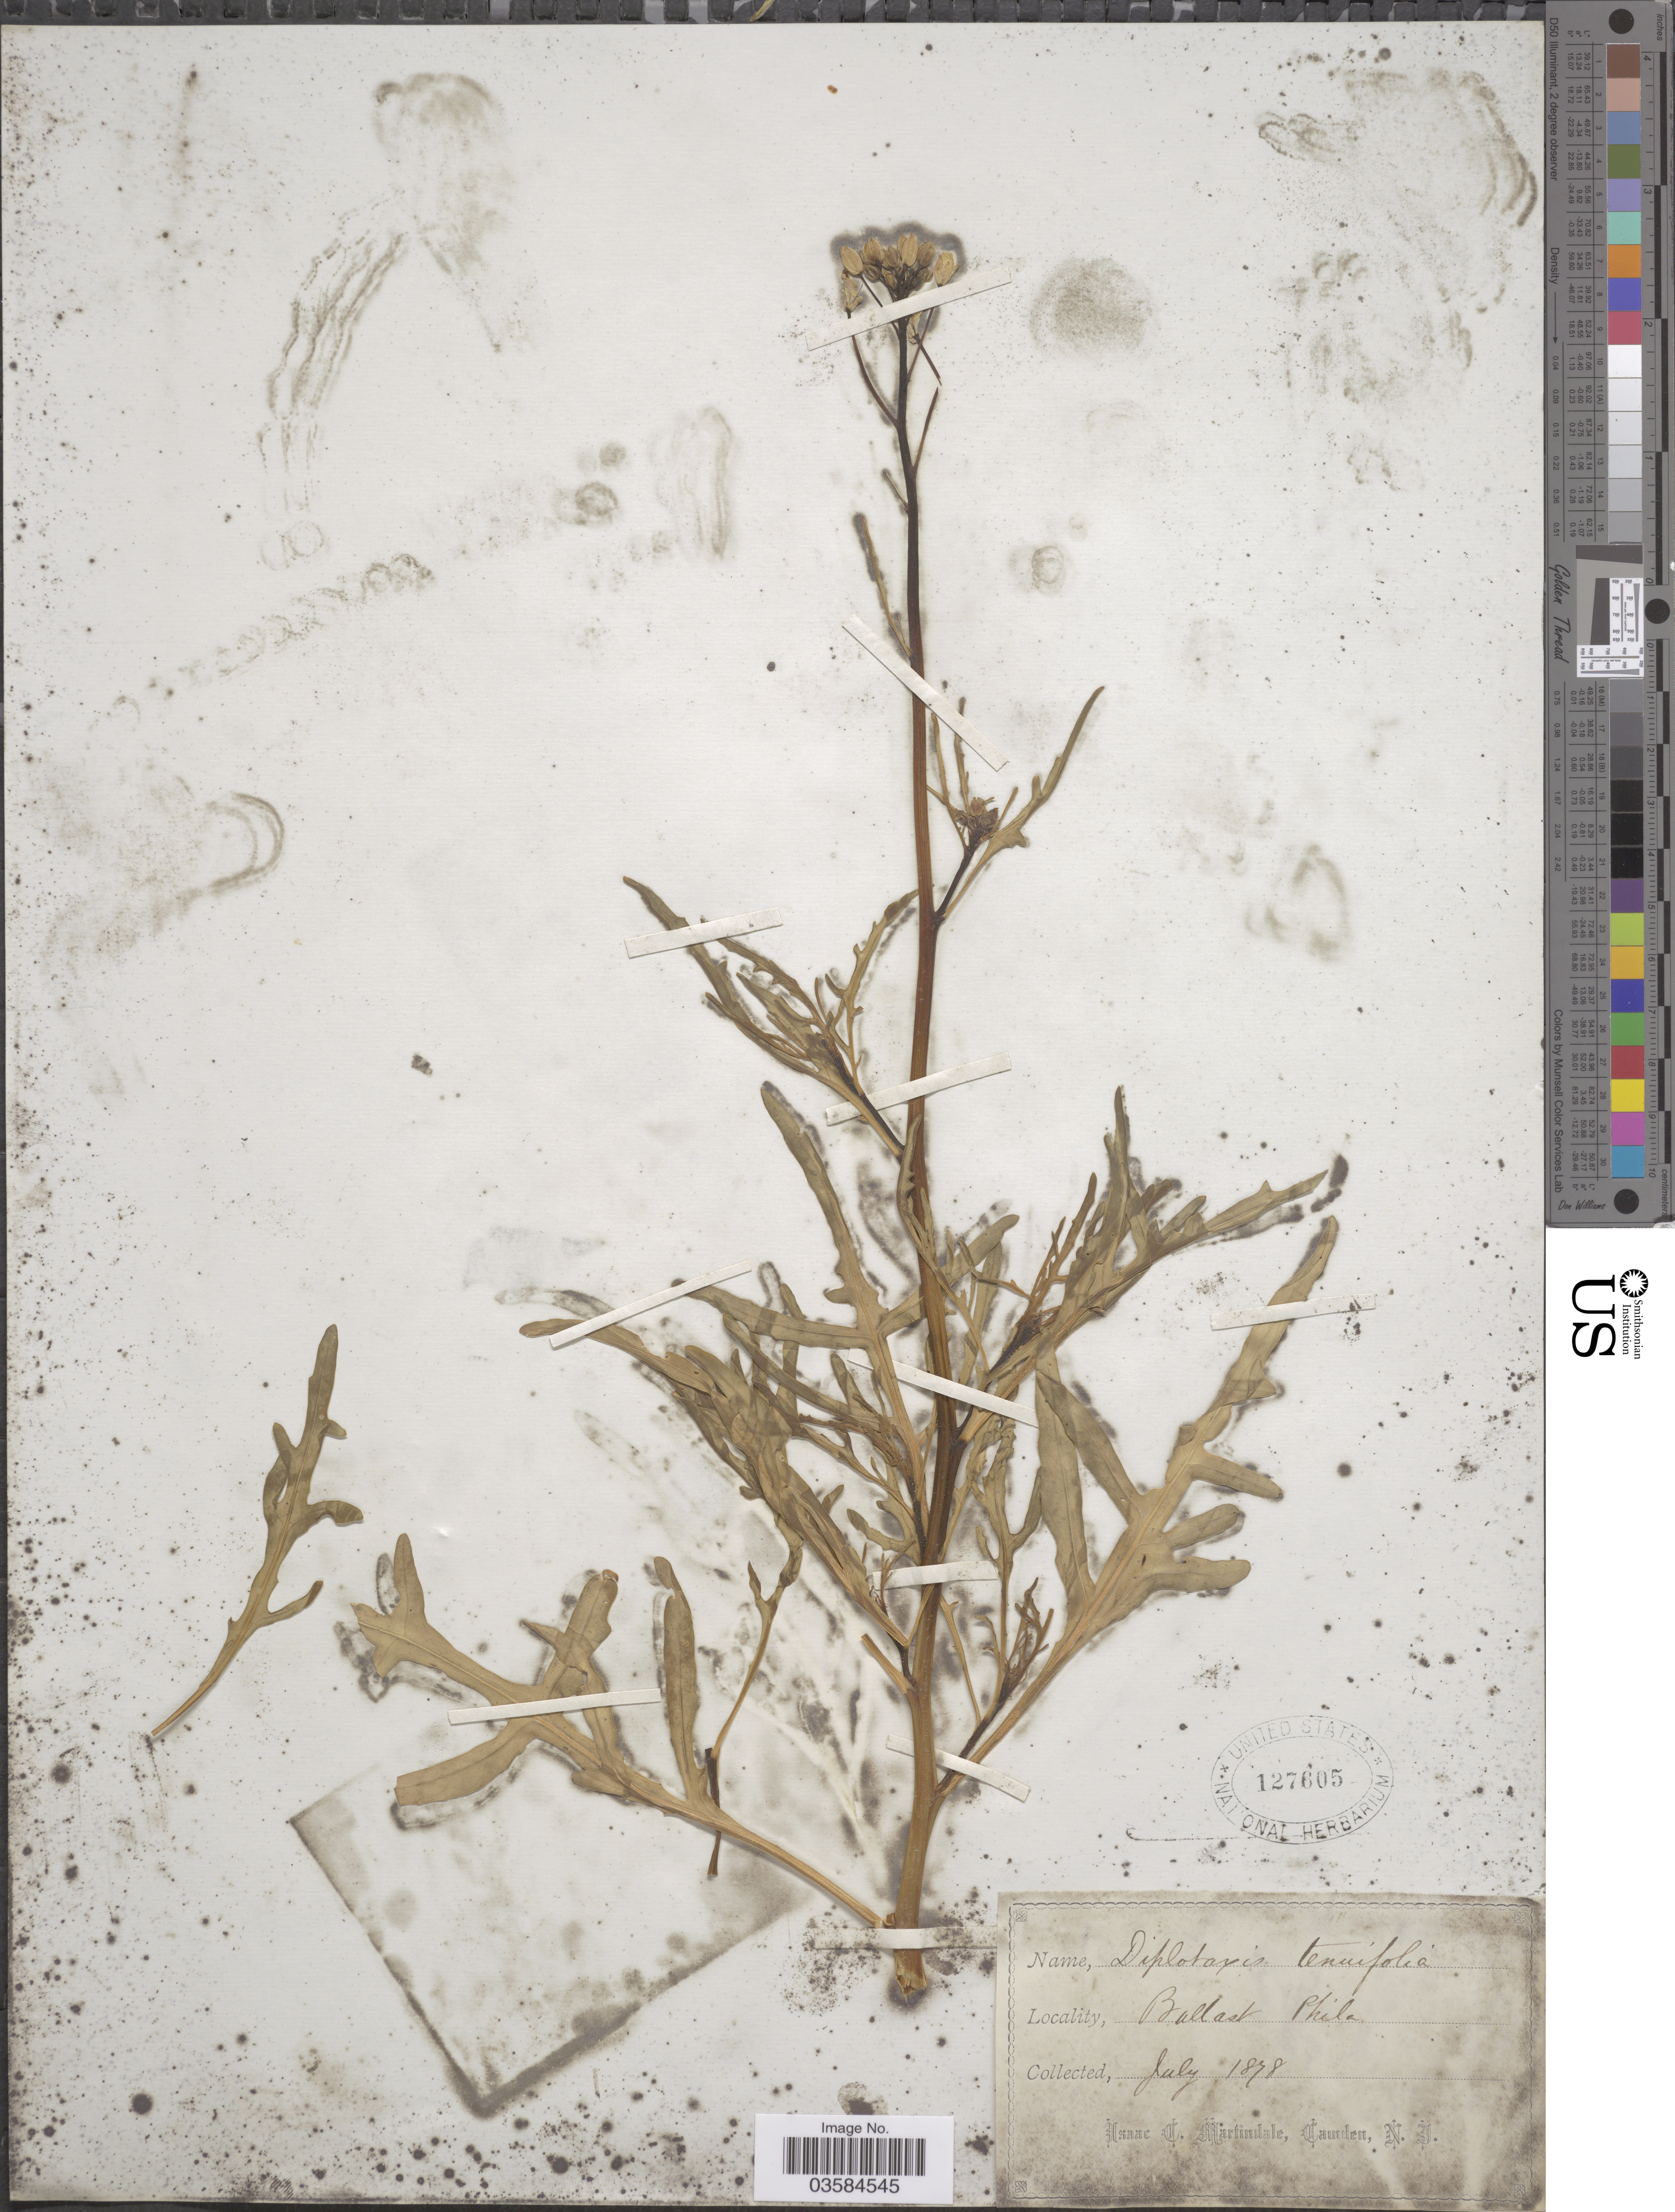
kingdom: Plantae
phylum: Tracheophyta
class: Magnoliopsida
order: Brassicales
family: Brassicaceae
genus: Diplotaxis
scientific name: Diplotaxis tenuifolia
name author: (L.) DC.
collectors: I. C. Martindale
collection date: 1878-07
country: United States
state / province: Pennsylvania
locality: Ballast Phila.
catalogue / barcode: US 127605